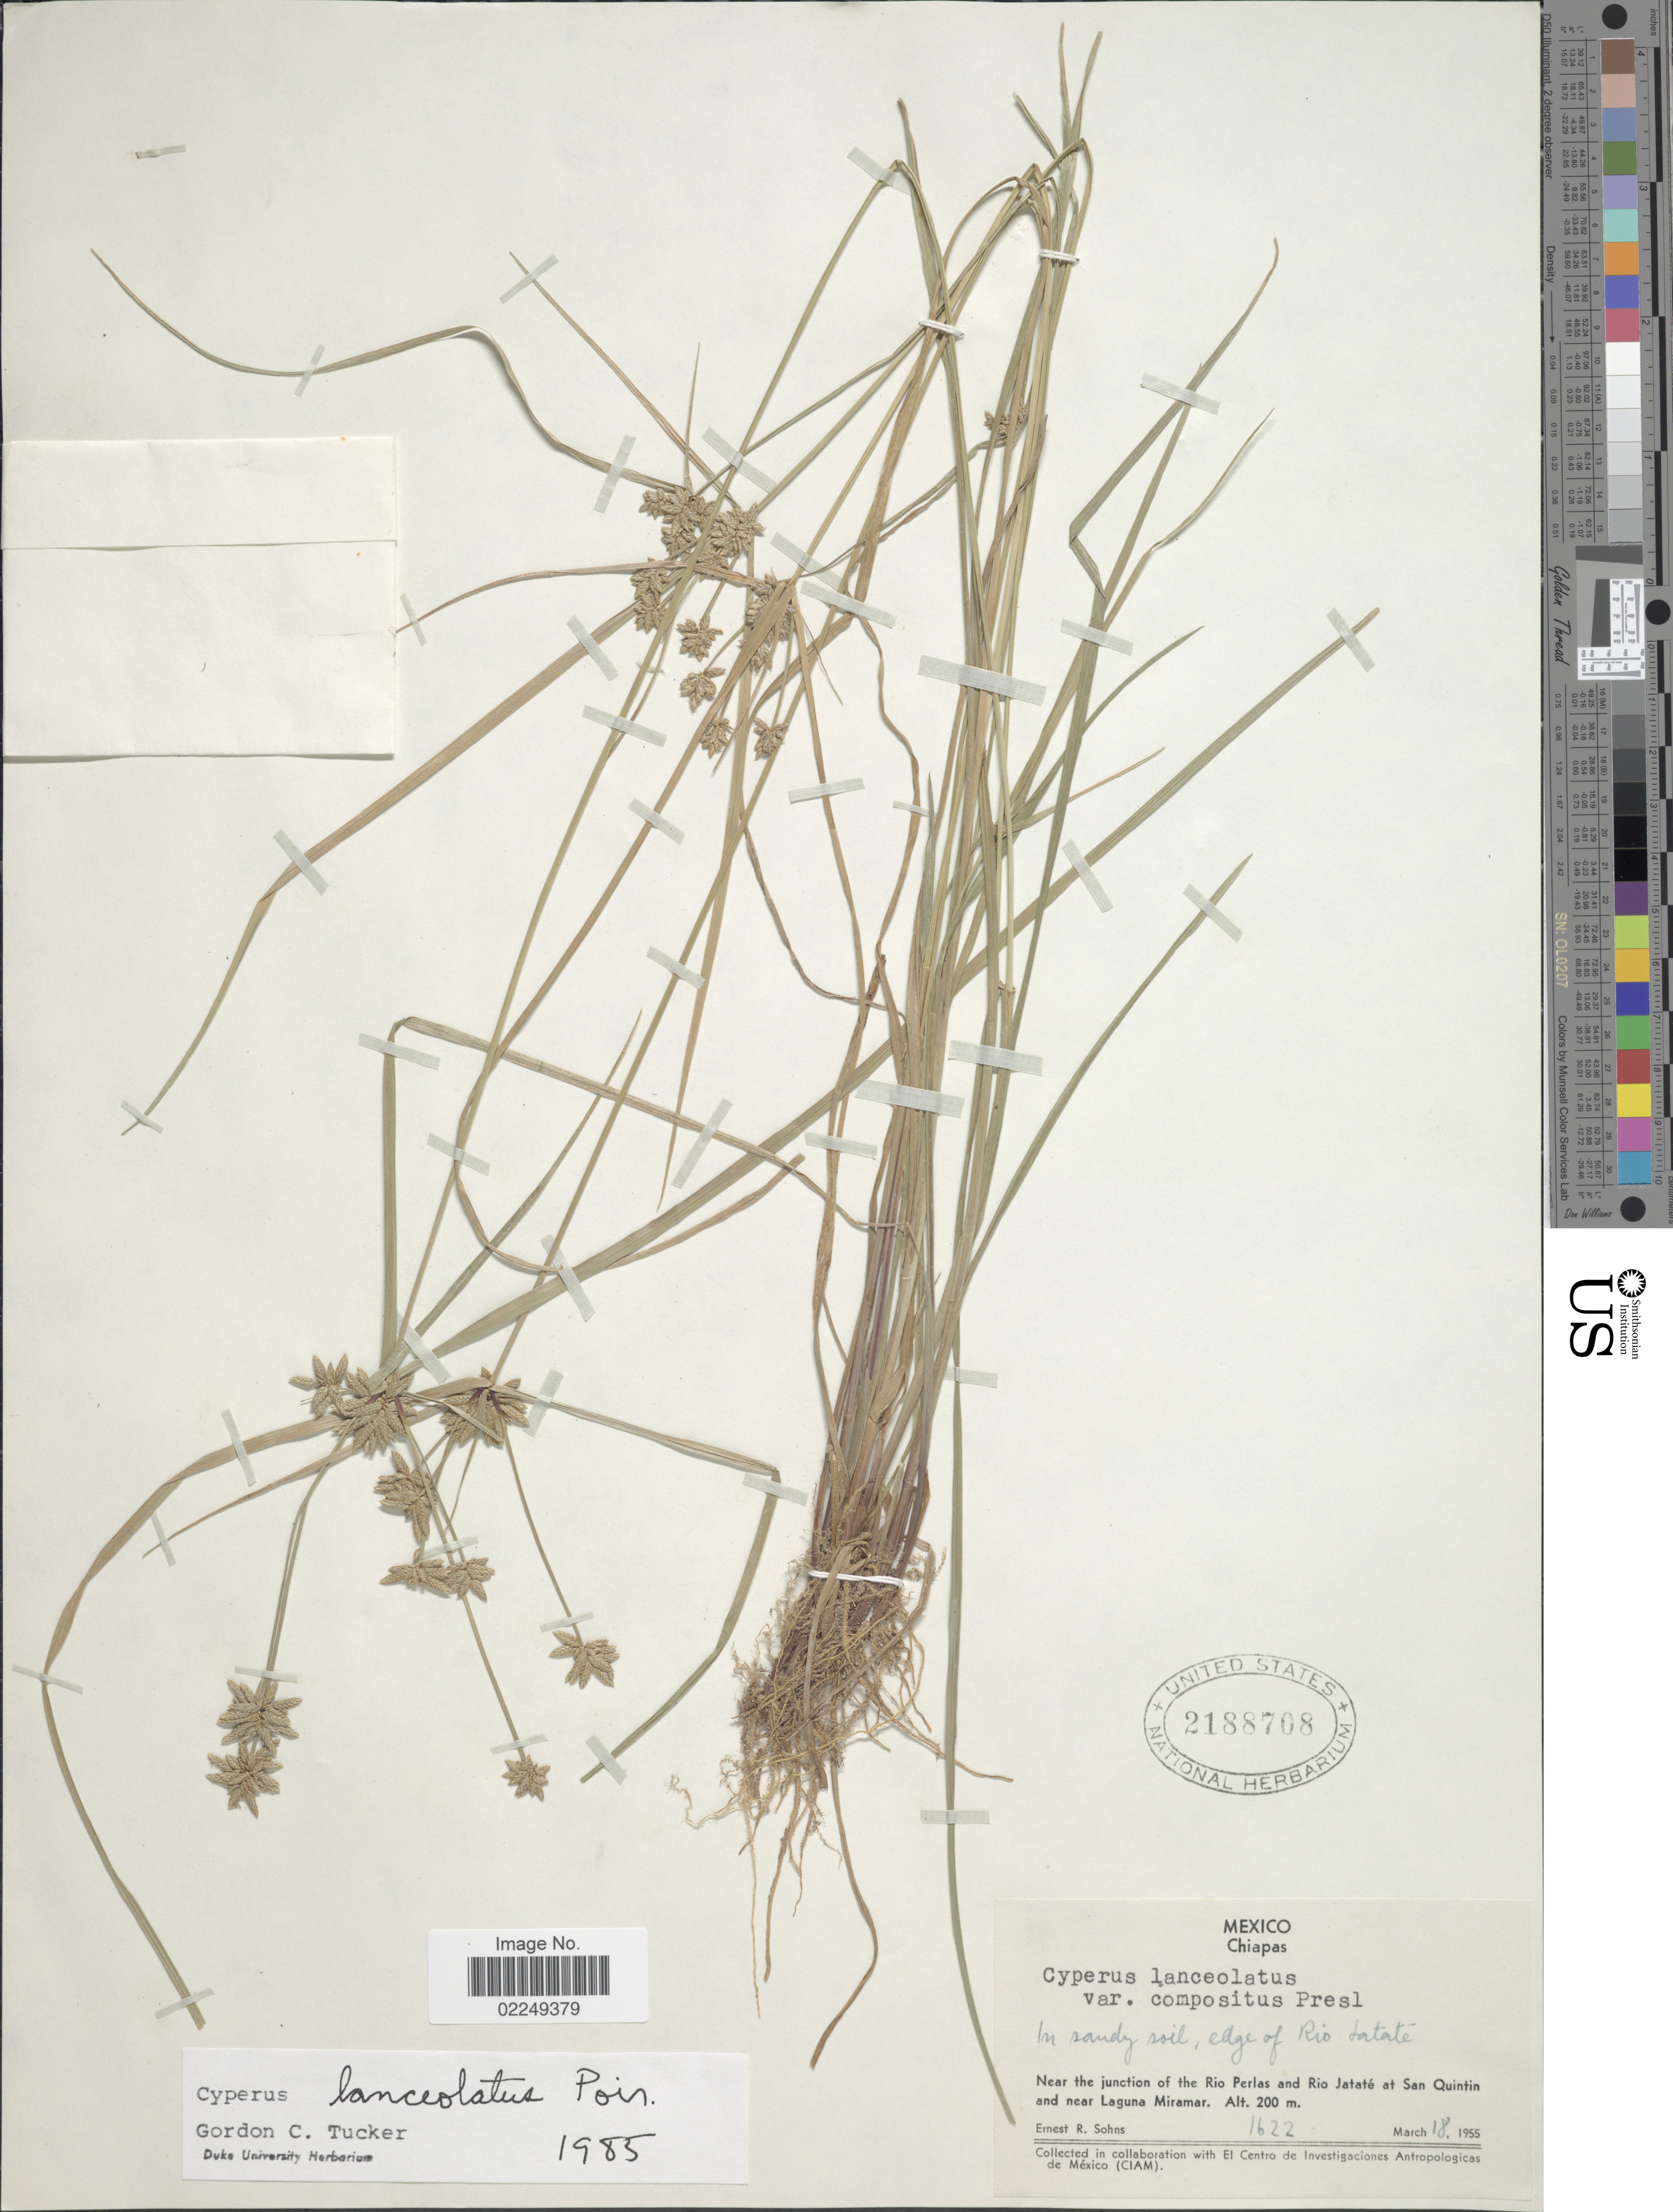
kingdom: Plantae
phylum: Tracheophyta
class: Liliopsida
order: Poales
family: Cyperaceae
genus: Cyperus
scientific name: Cyperus lanceolatus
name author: Poir.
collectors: E. R. Sohns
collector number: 1622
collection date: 1955-03-18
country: Mexico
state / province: Chiapas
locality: Near the junction of the Rio Perlas and Rio Jatate at San Quintin and near Laguna Miramar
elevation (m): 200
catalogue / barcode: US 2188708